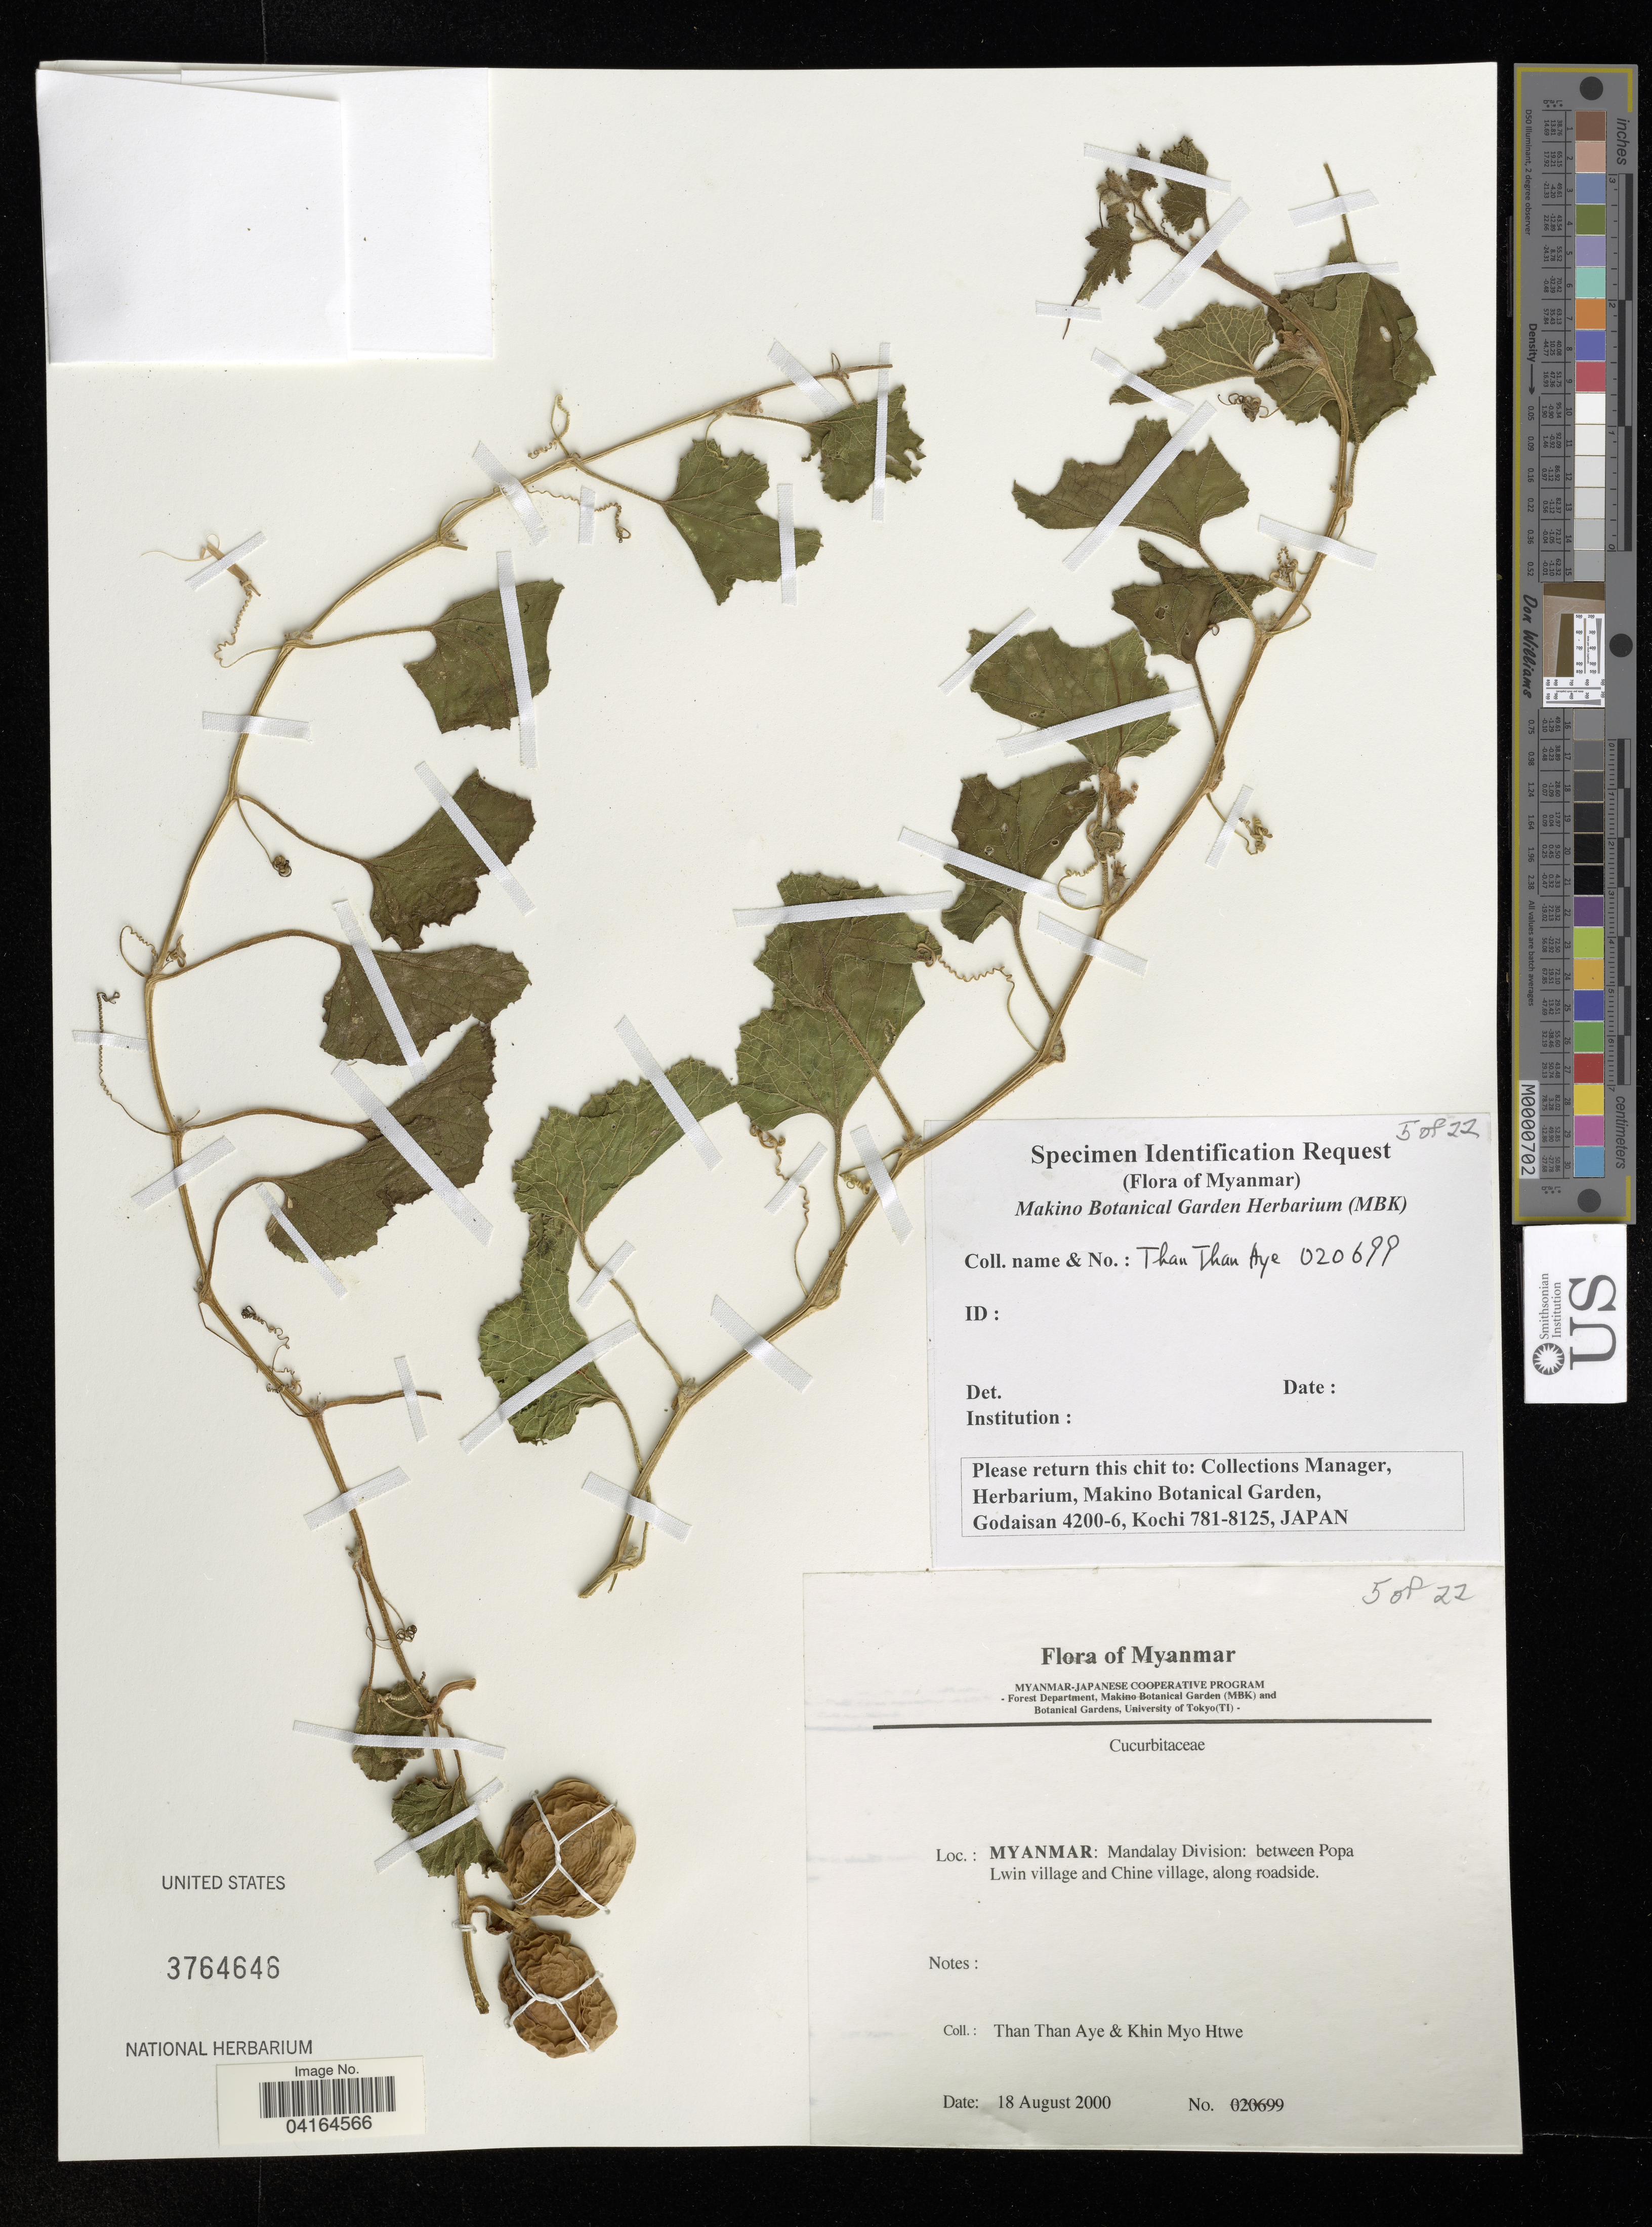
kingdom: Plantae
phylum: Tracheophyta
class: Magnoliopsida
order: Cucurbitales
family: Cucurbitaceae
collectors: T. Aye & K. Htwe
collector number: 020699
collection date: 2000-08-18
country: Myanmar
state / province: Mandalay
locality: Mandalay Division: between Popa Lwin village and Chine village, along roadside.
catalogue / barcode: US 3764646